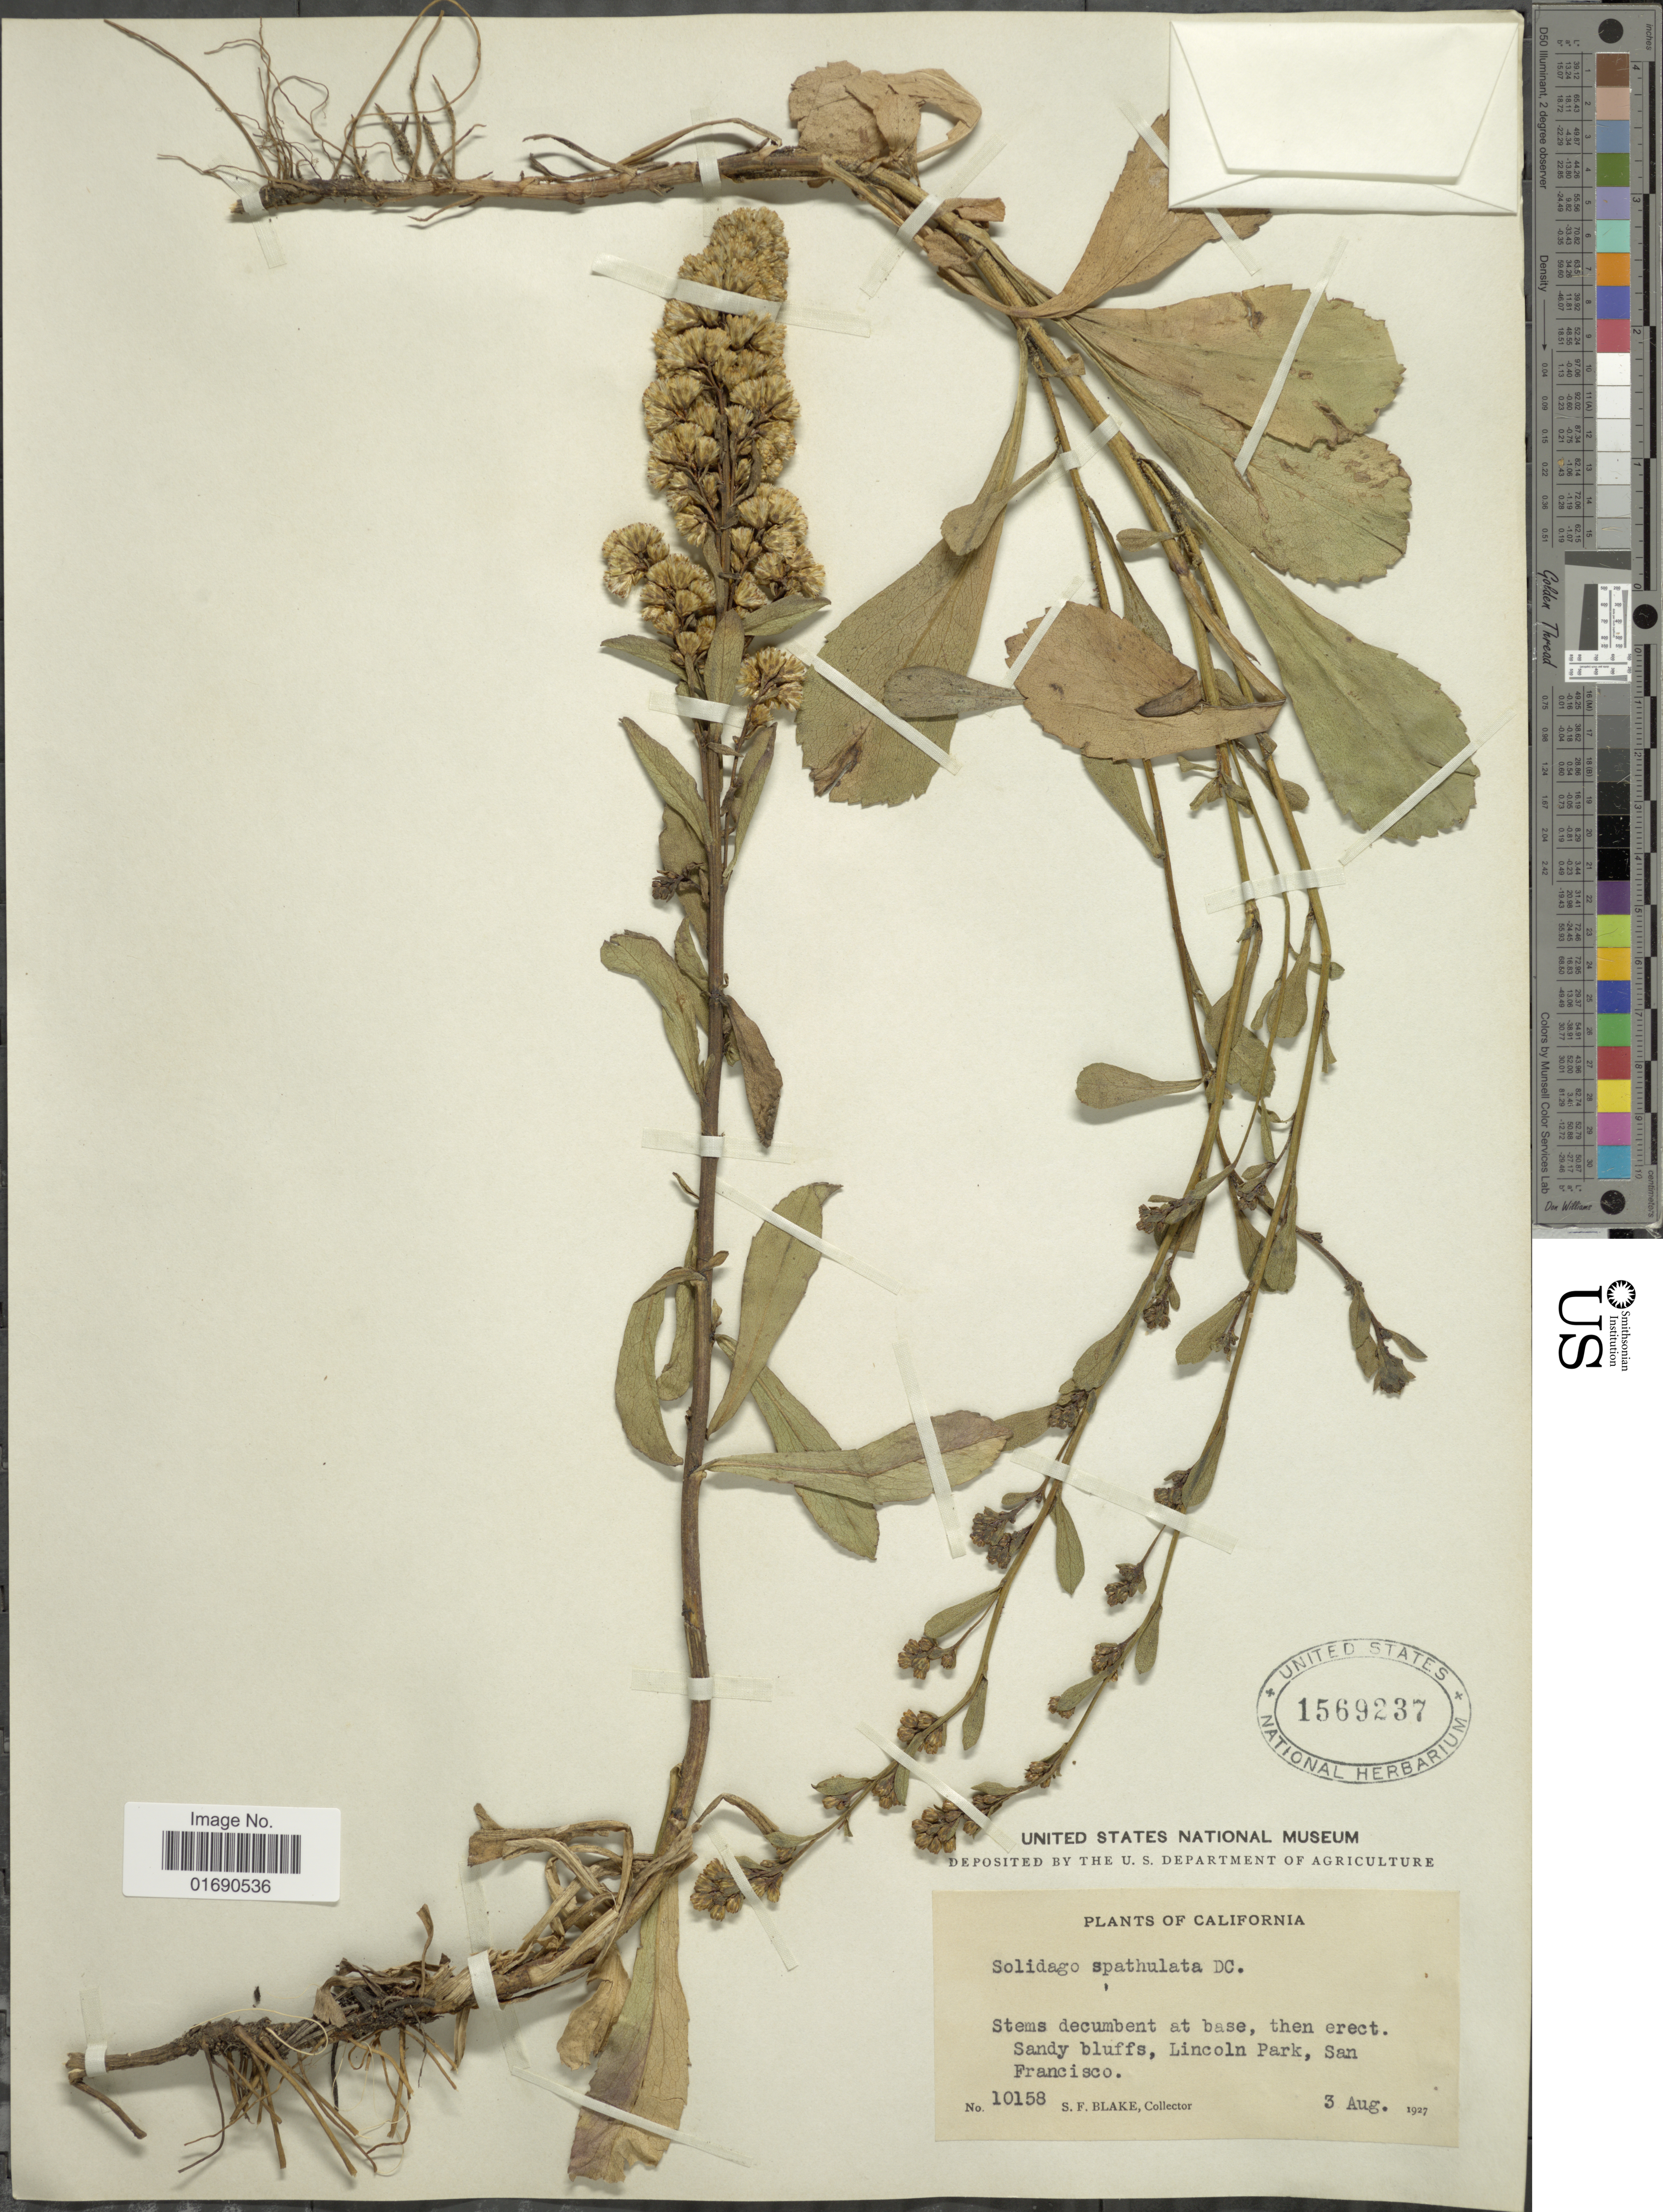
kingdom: Plantae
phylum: Tracheophyta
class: Magnoliopsida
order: Asterales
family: Asteraceae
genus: Solidago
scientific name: Solidago spathulata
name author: DC.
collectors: S. Blake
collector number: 10158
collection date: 1927-08-03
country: United States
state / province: California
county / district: San Francisco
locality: Sandy bluffs, Lincoln Park, San Francisco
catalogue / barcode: US 1569237